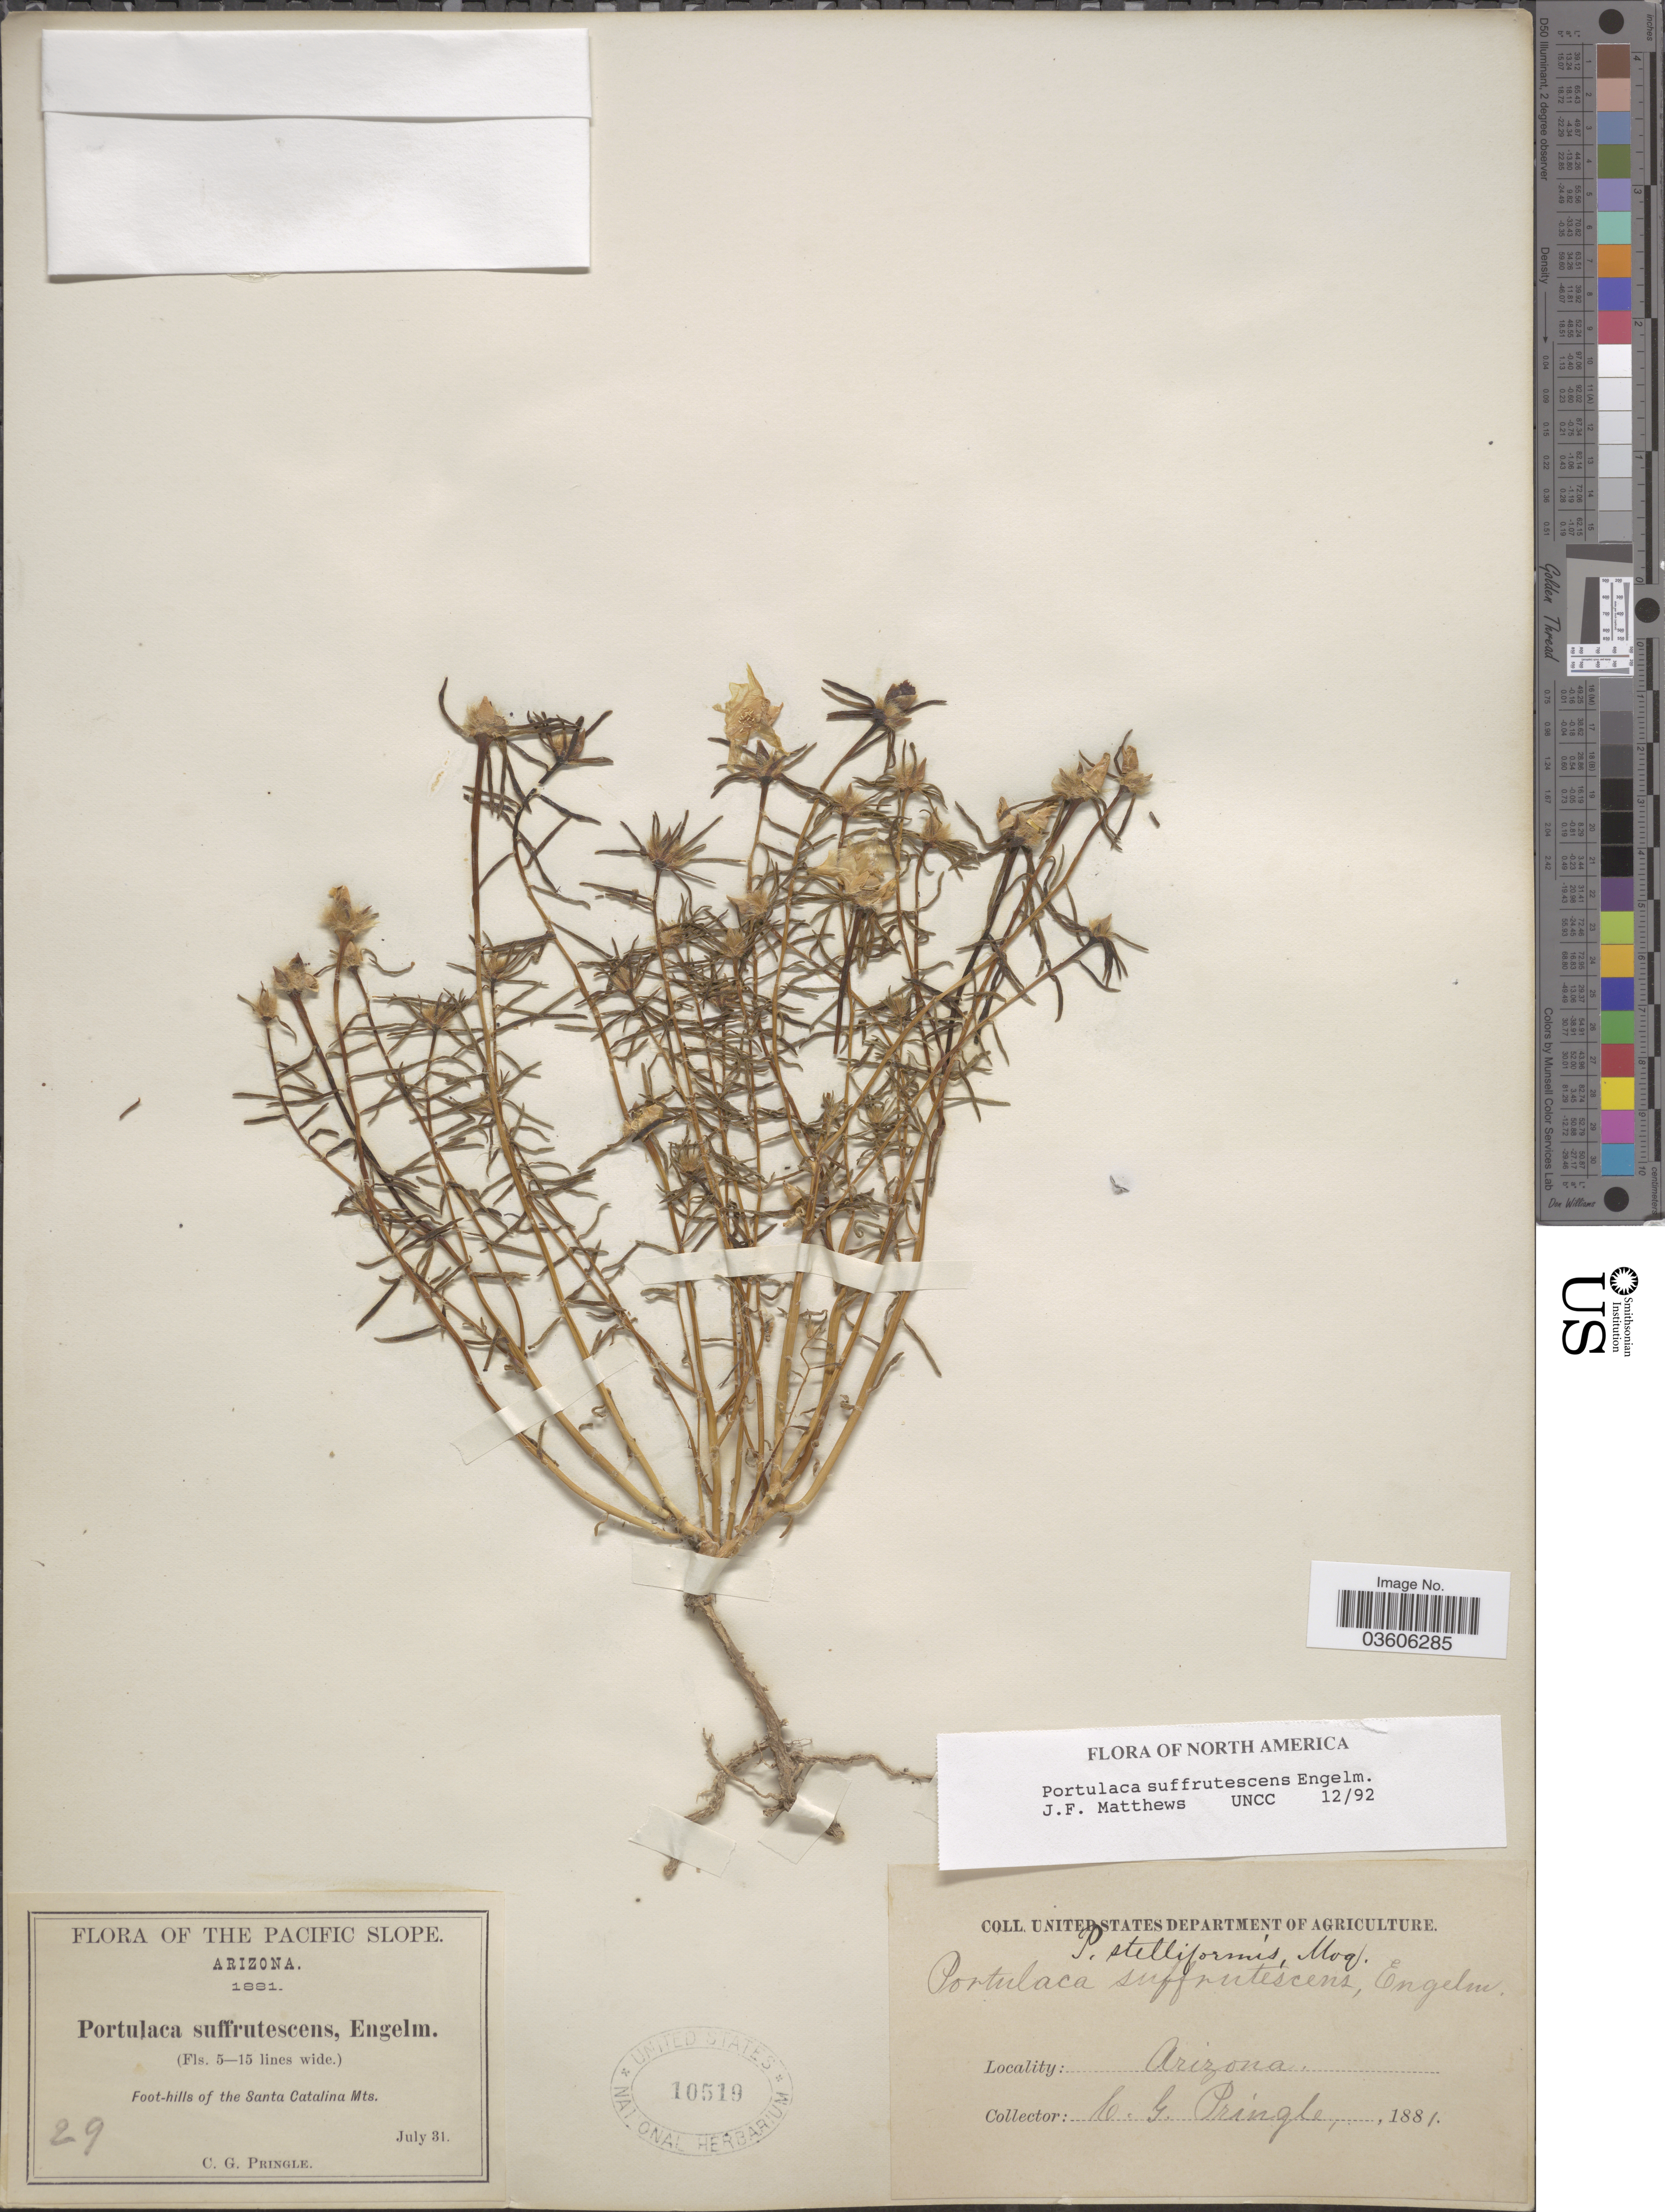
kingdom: Plantae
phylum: Tracheophyta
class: Magnoliopsida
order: Caryophyllales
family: Portulacaceae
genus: Portulaca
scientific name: Portulaca suffrutescens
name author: Engelm.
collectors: C. G. Pringle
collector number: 29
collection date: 1881-07-31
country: United States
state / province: Arizona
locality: The Pacific Slope. Foot-hills of the Santa Catalina Mts.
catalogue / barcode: US 10519